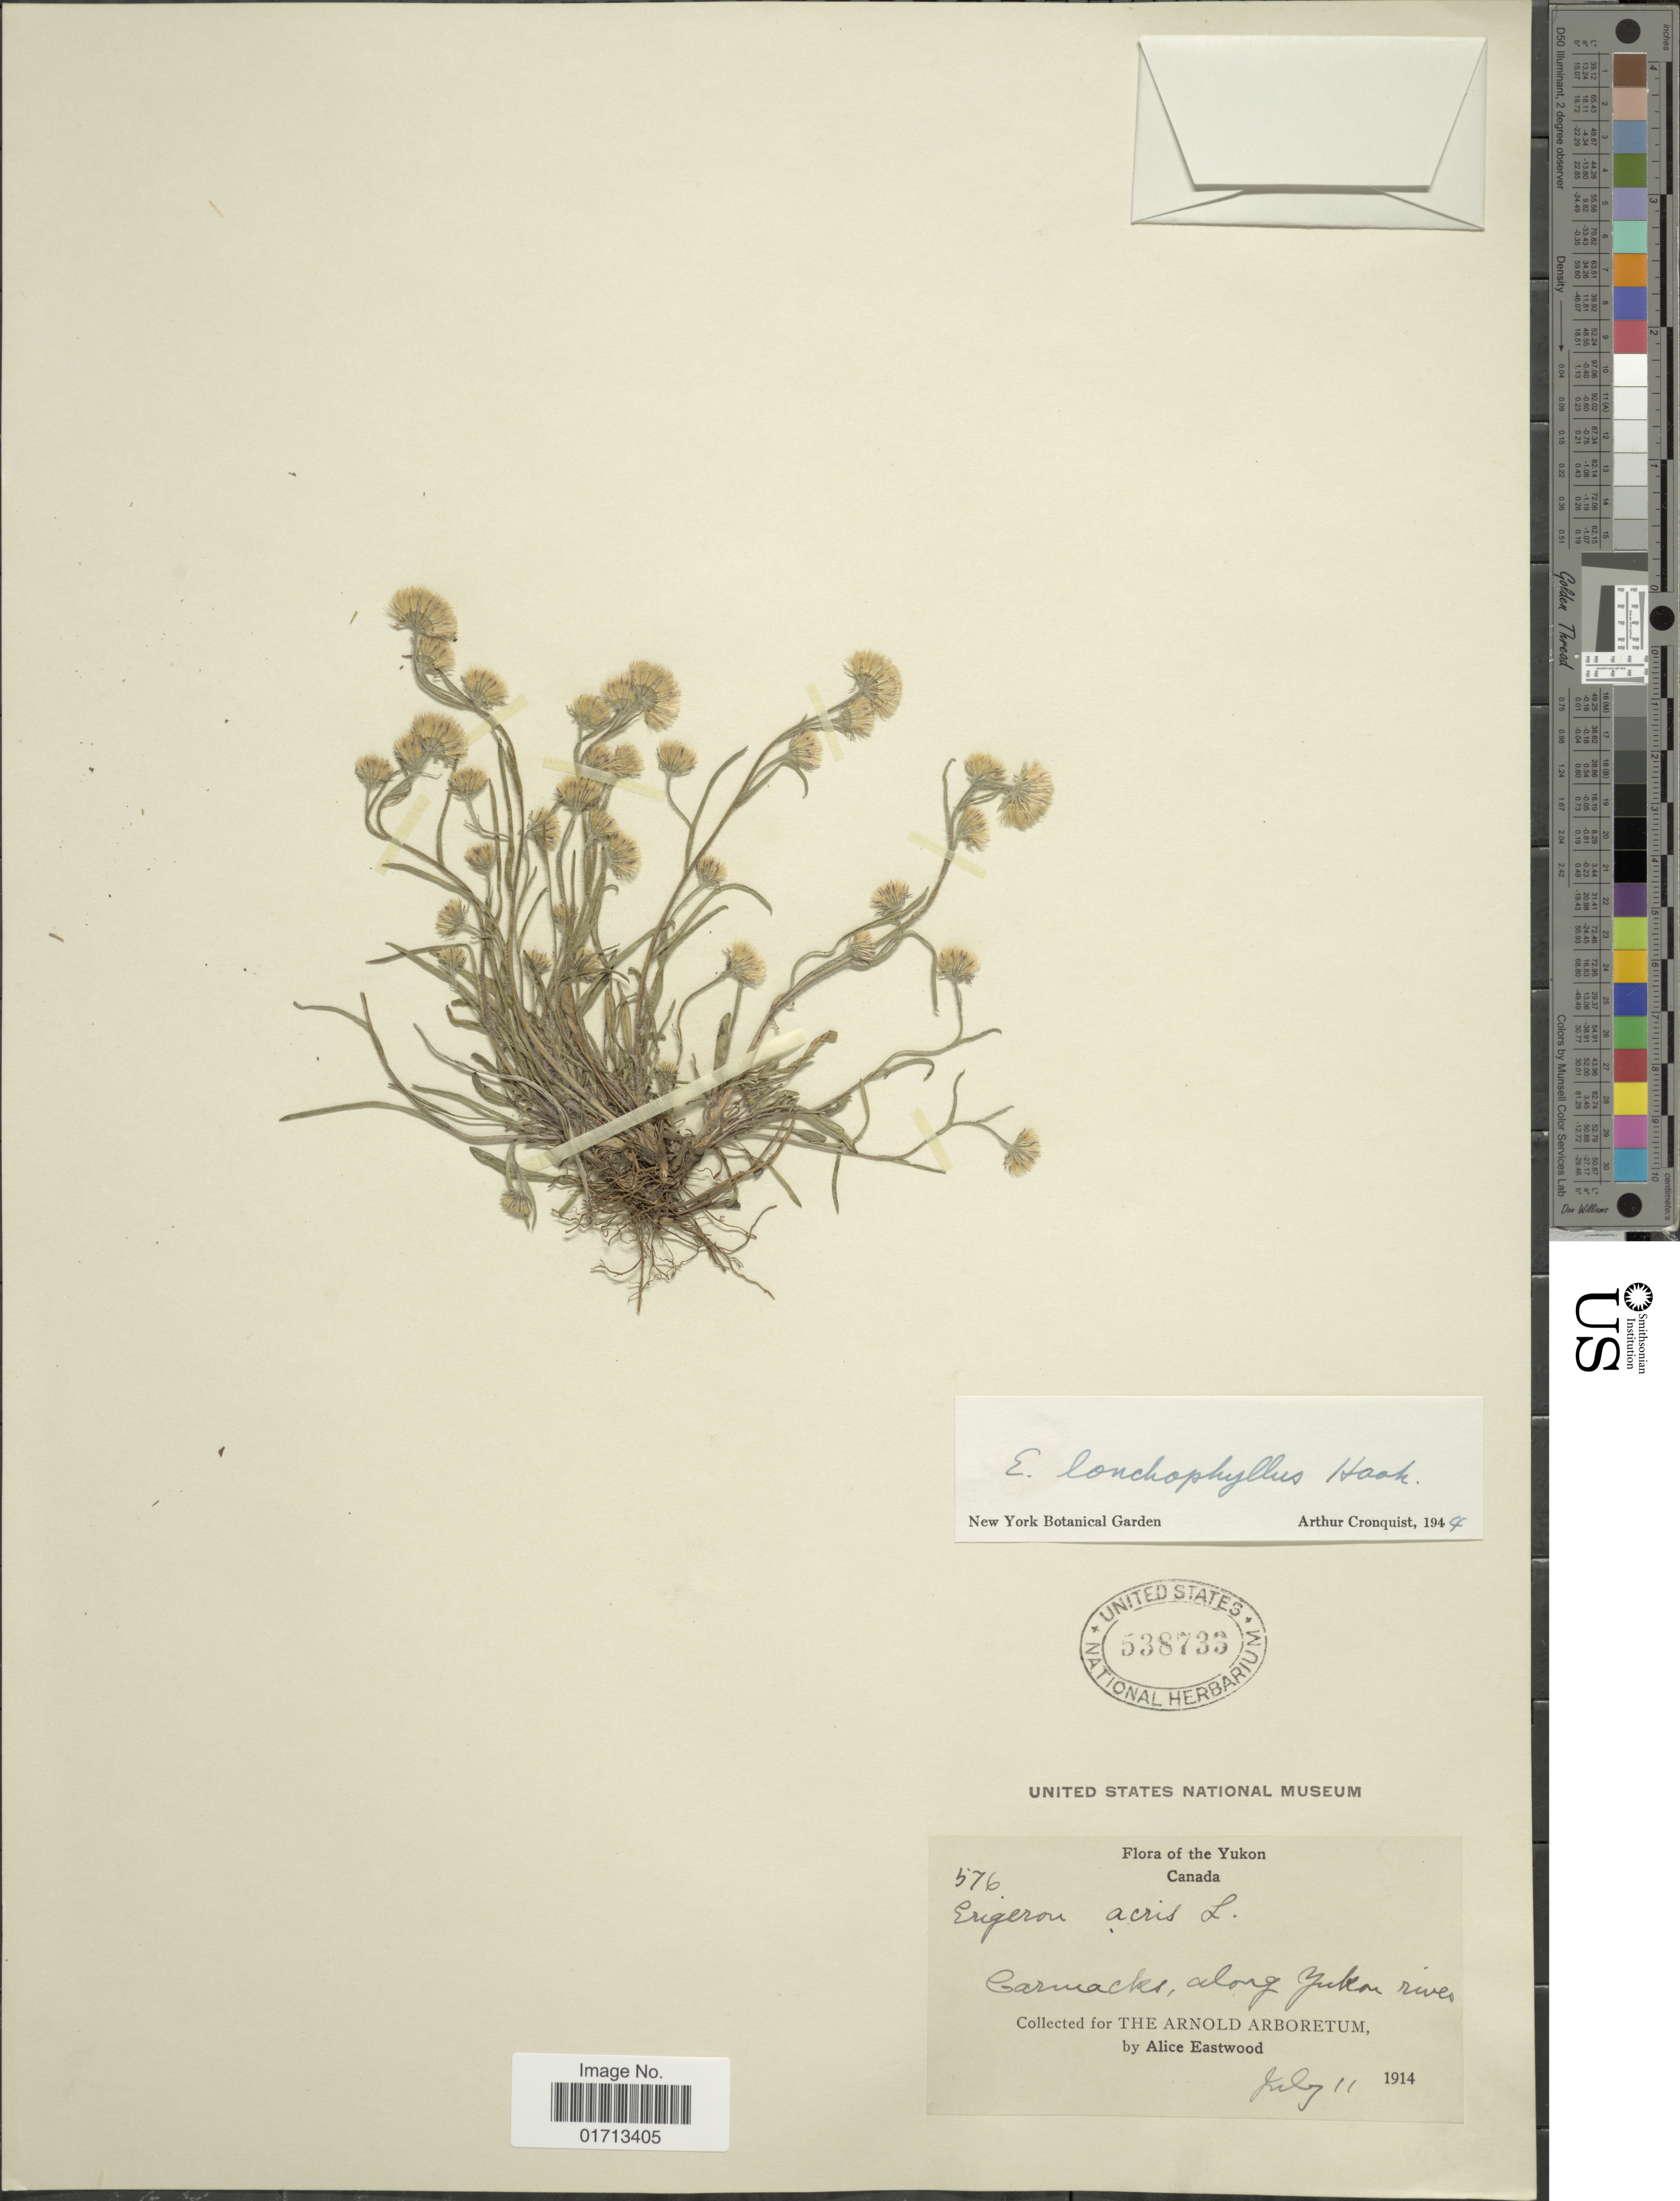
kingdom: Plantae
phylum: Tracheophyta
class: Magnoliopsida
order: Asterales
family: Asteraceae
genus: Erigeron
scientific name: Erigeron lonchophyllus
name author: Hook.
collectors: A. Eastwood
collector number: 576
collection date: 1914-07-11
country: Canada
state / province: Yukon Territory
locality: Yukon. Carmacks, along Yukon river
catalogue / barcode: US 538738